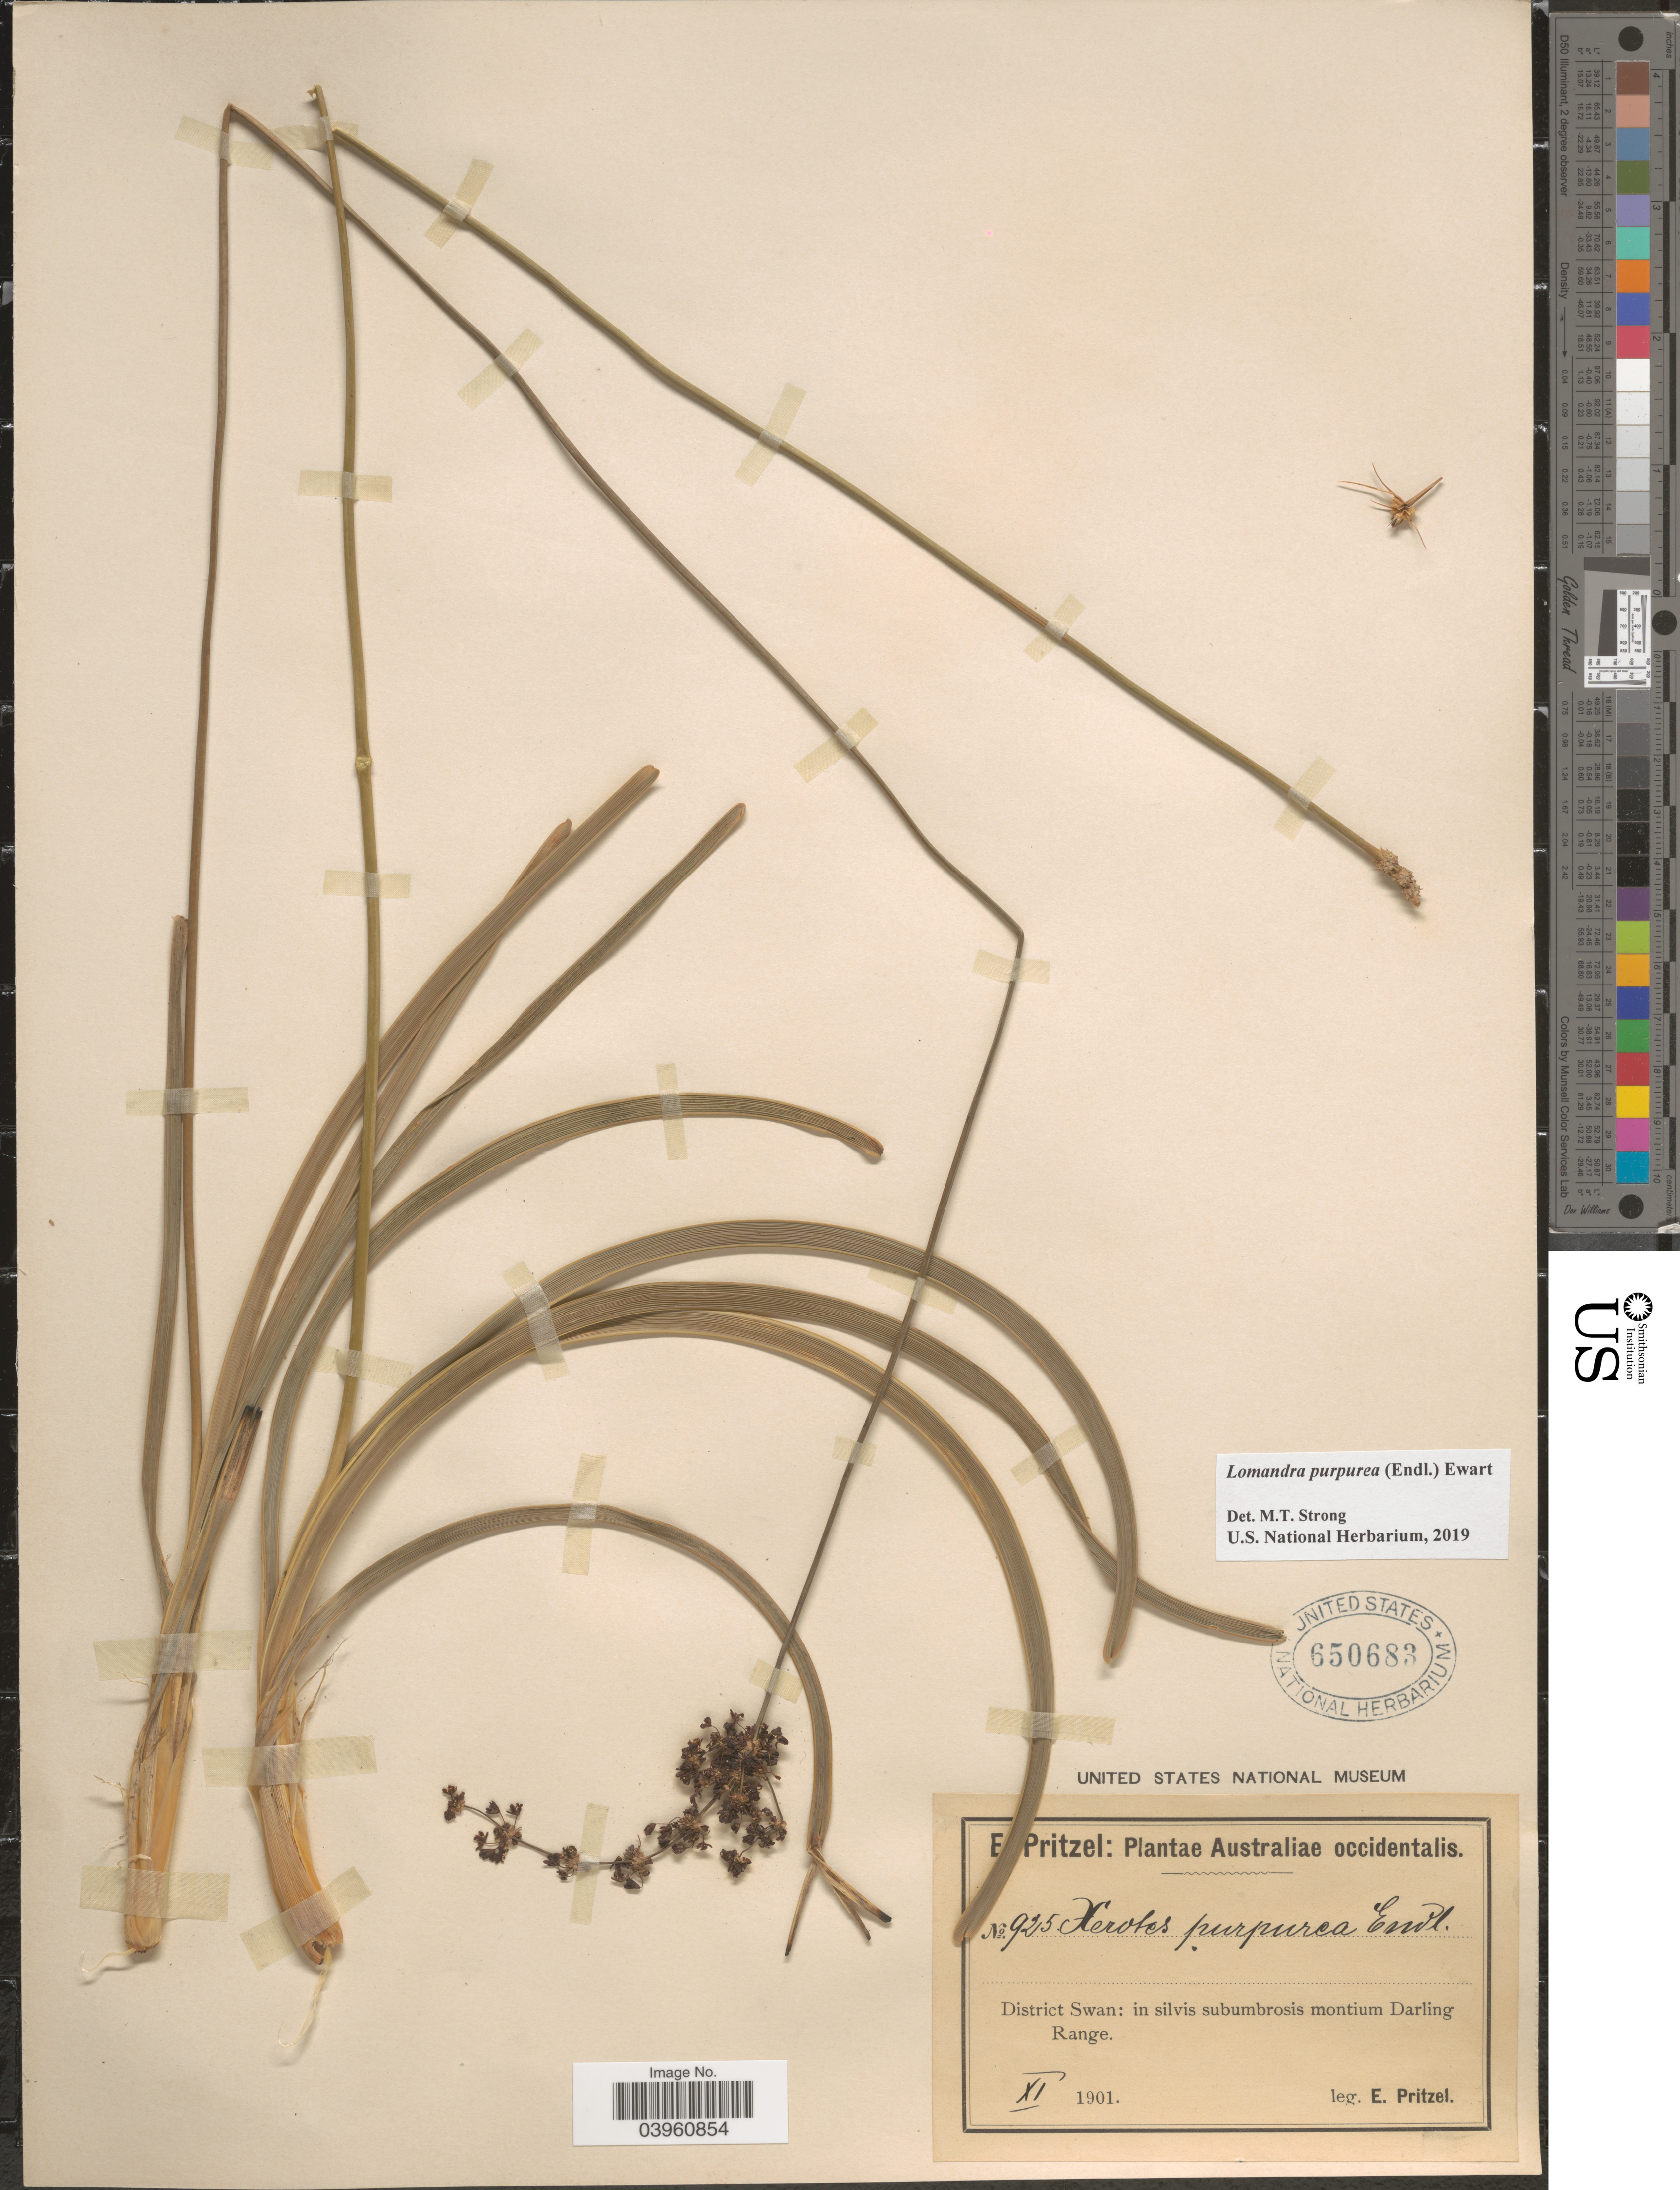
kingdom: Plantae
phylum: Tracheophyta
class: Liliopsida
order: Asparagales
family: Asparagaceae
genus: Lomandra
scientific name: Lomandra purpurea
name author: (Endl.) Ewart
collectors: E. G. Pritzel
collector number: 925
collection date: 1901-11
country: Australia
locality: Australiae occidentalis. District Swan: in silvis subumbrosis montium Darling Range.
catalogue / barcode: US 650683